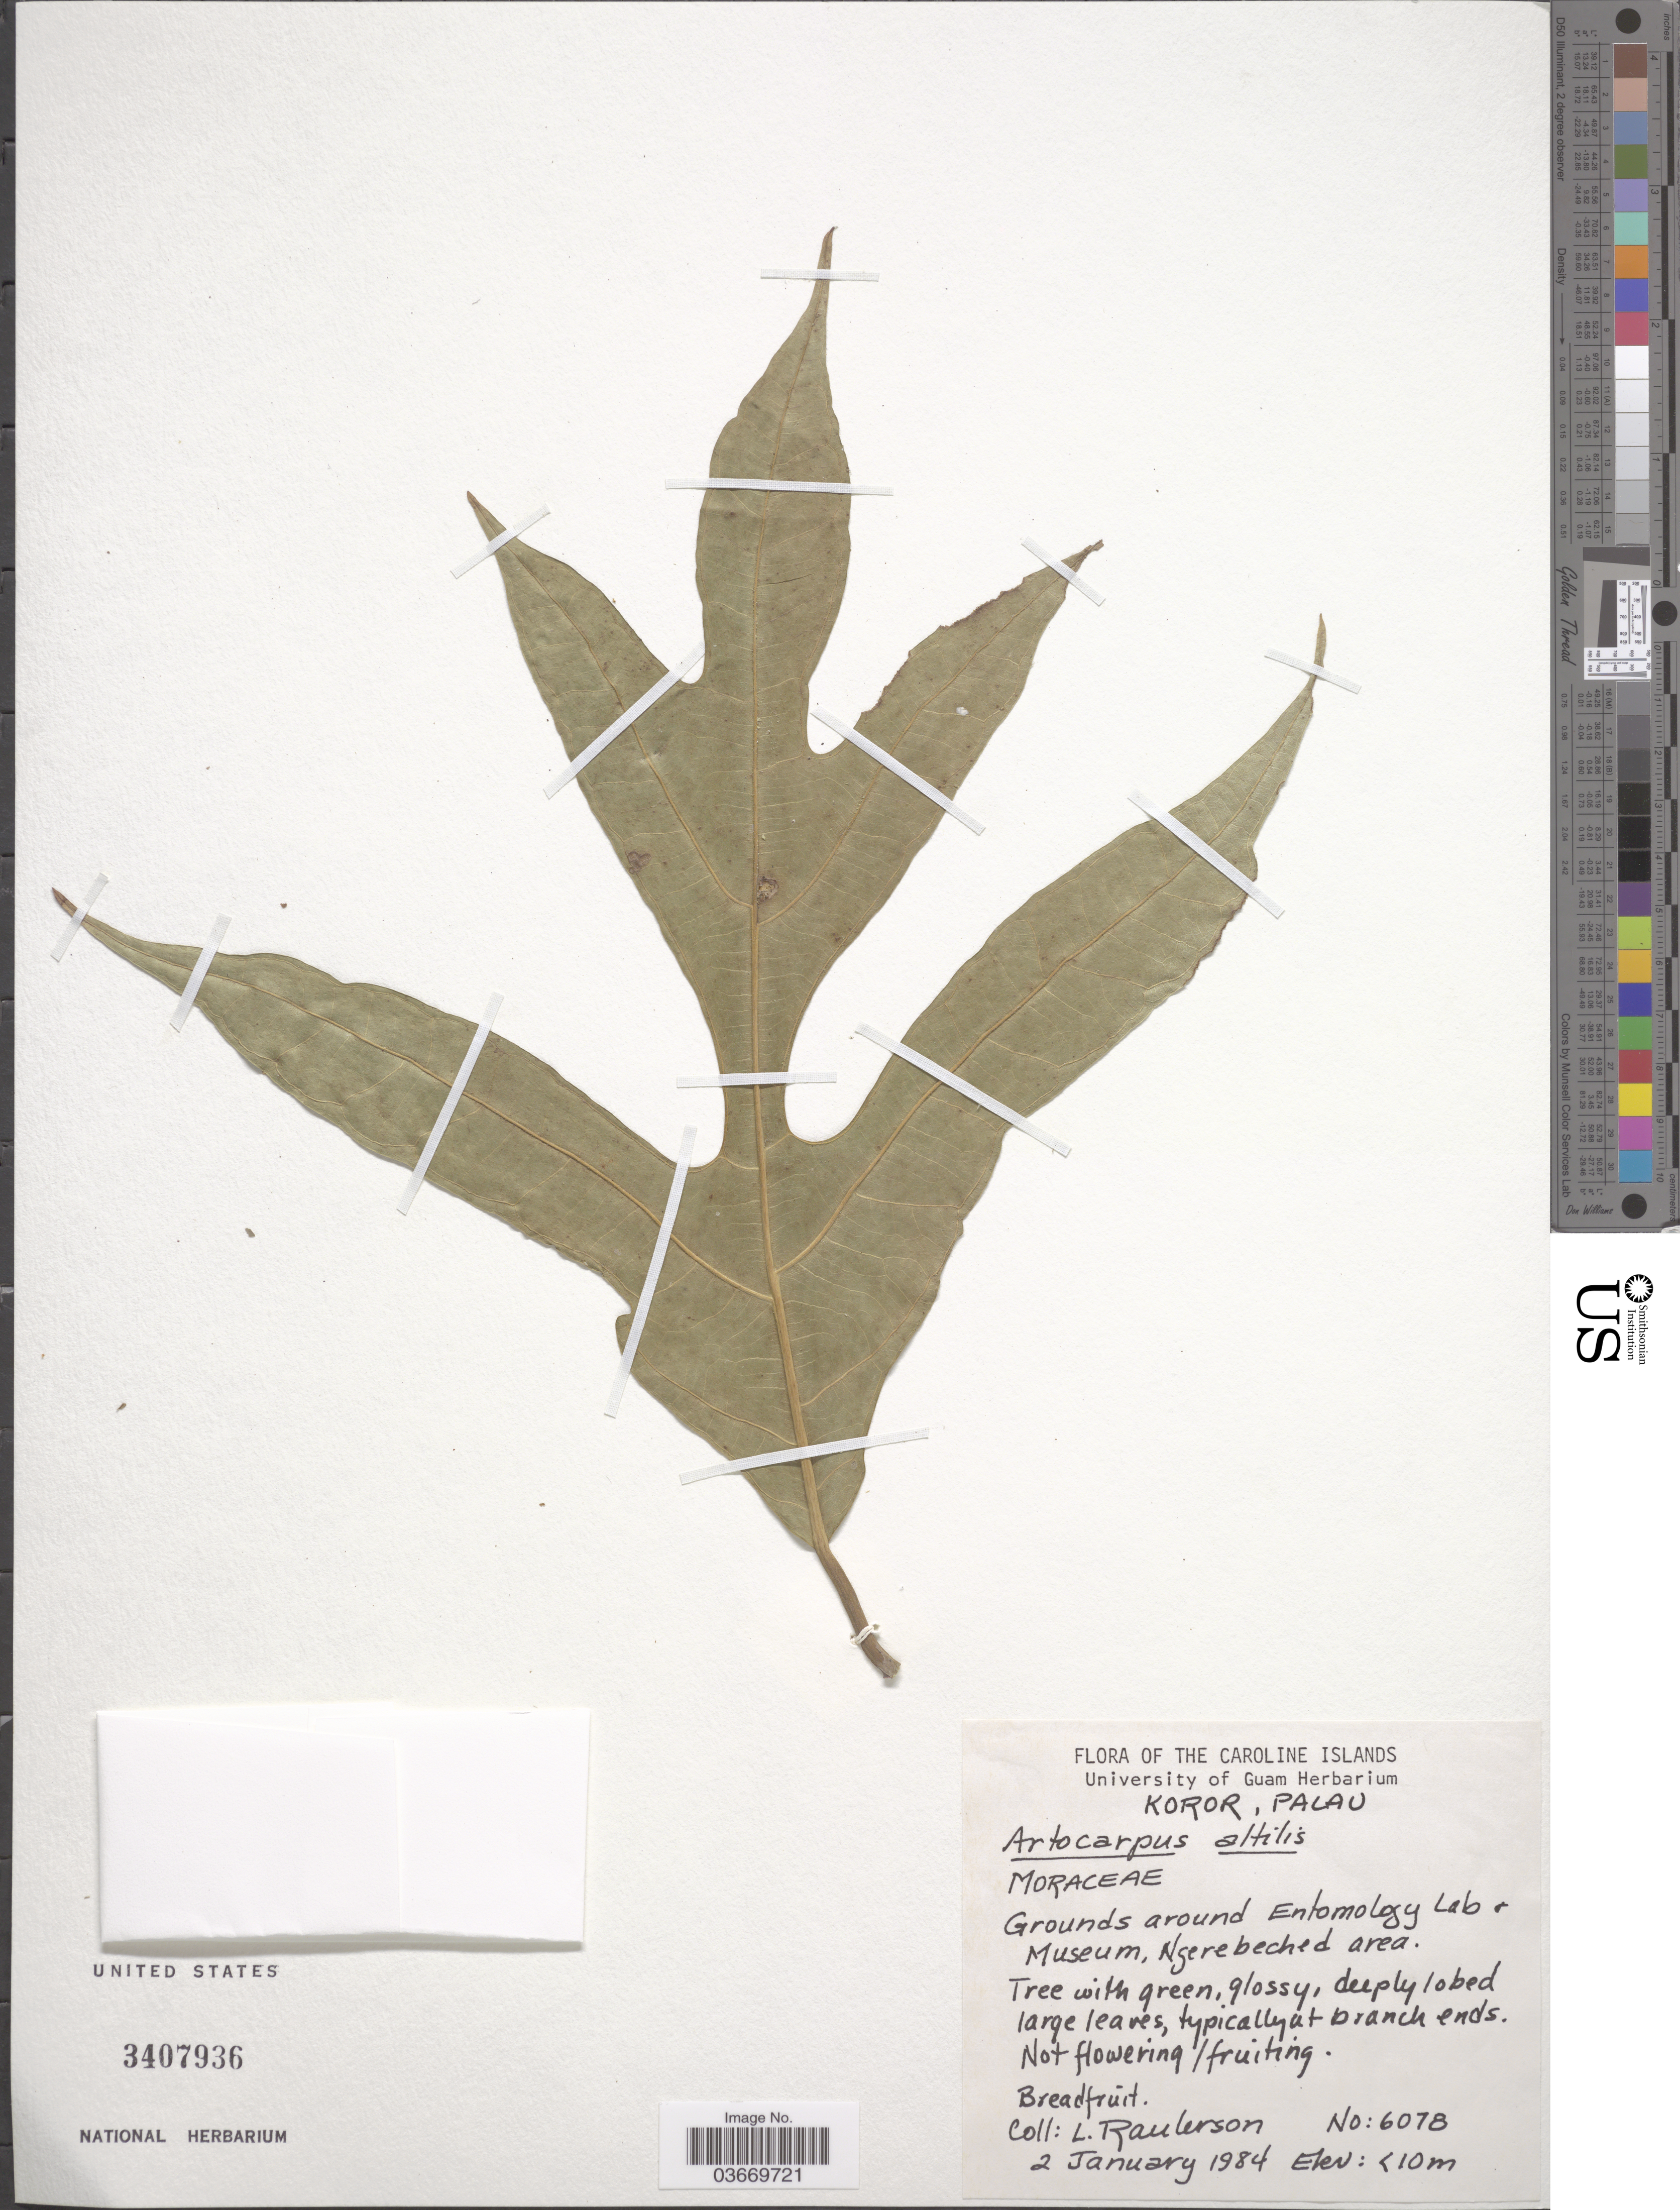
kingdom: Plantae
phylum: Tracheophyta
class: Magnoliopsida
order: Rosales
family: Moraceae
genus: Artocarpus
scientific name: Artocarpus altilis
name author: (Parkinson) Fosberg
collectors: L. Raulerson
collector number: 6078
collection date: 1984-01-02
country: Palau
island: Oreor [Koror]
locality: The Caroline Islands. Koror, Palau. Grounds around Entomology Lab & Museum, Ngerebeched area.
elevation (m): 10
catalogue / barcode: US 3407936